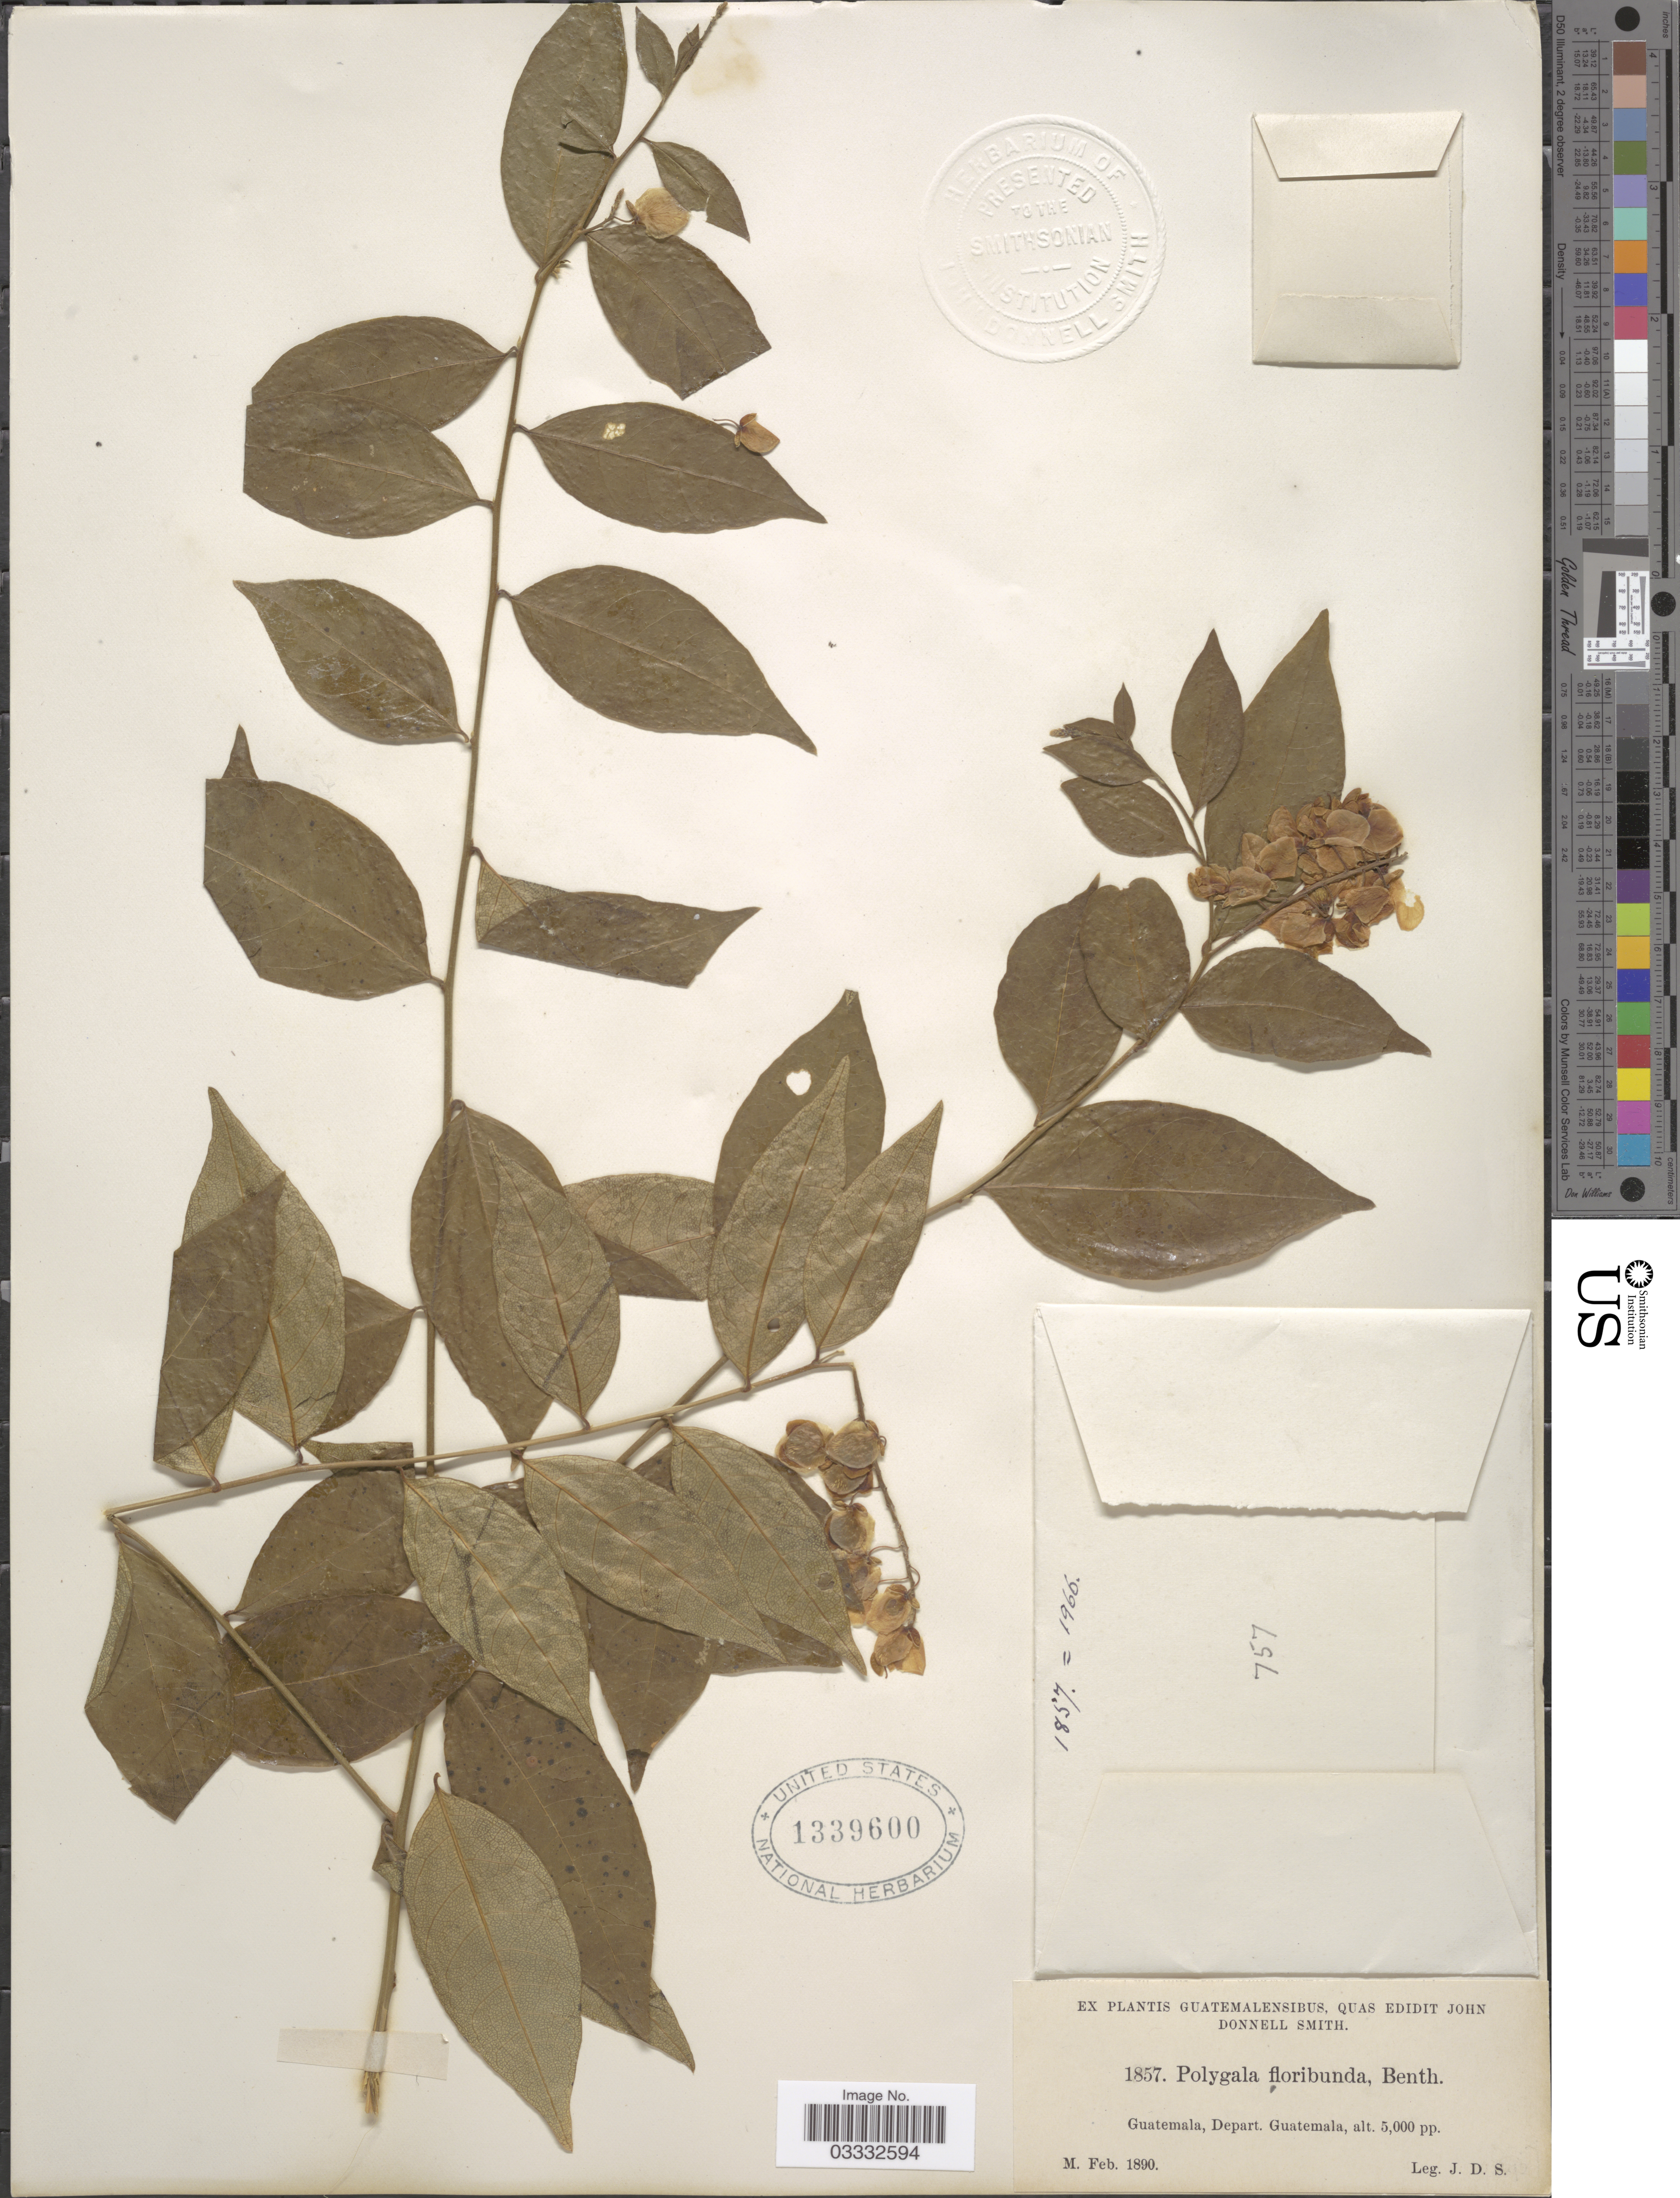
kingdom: Plantae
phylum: Tracheophyta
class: Magnoliopsida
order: Fabales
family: Polygalaceae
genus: Asemeia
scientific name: Asemeia floribunda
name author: (Benth.) J.F.B. Pastore & J.R. Abbott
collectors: J. Donnell Smith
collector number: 1857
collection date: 1890-02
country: Guatemala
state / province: Guatemala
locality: Depart. Guatemala.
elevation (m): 1524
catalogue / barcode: US 1339600